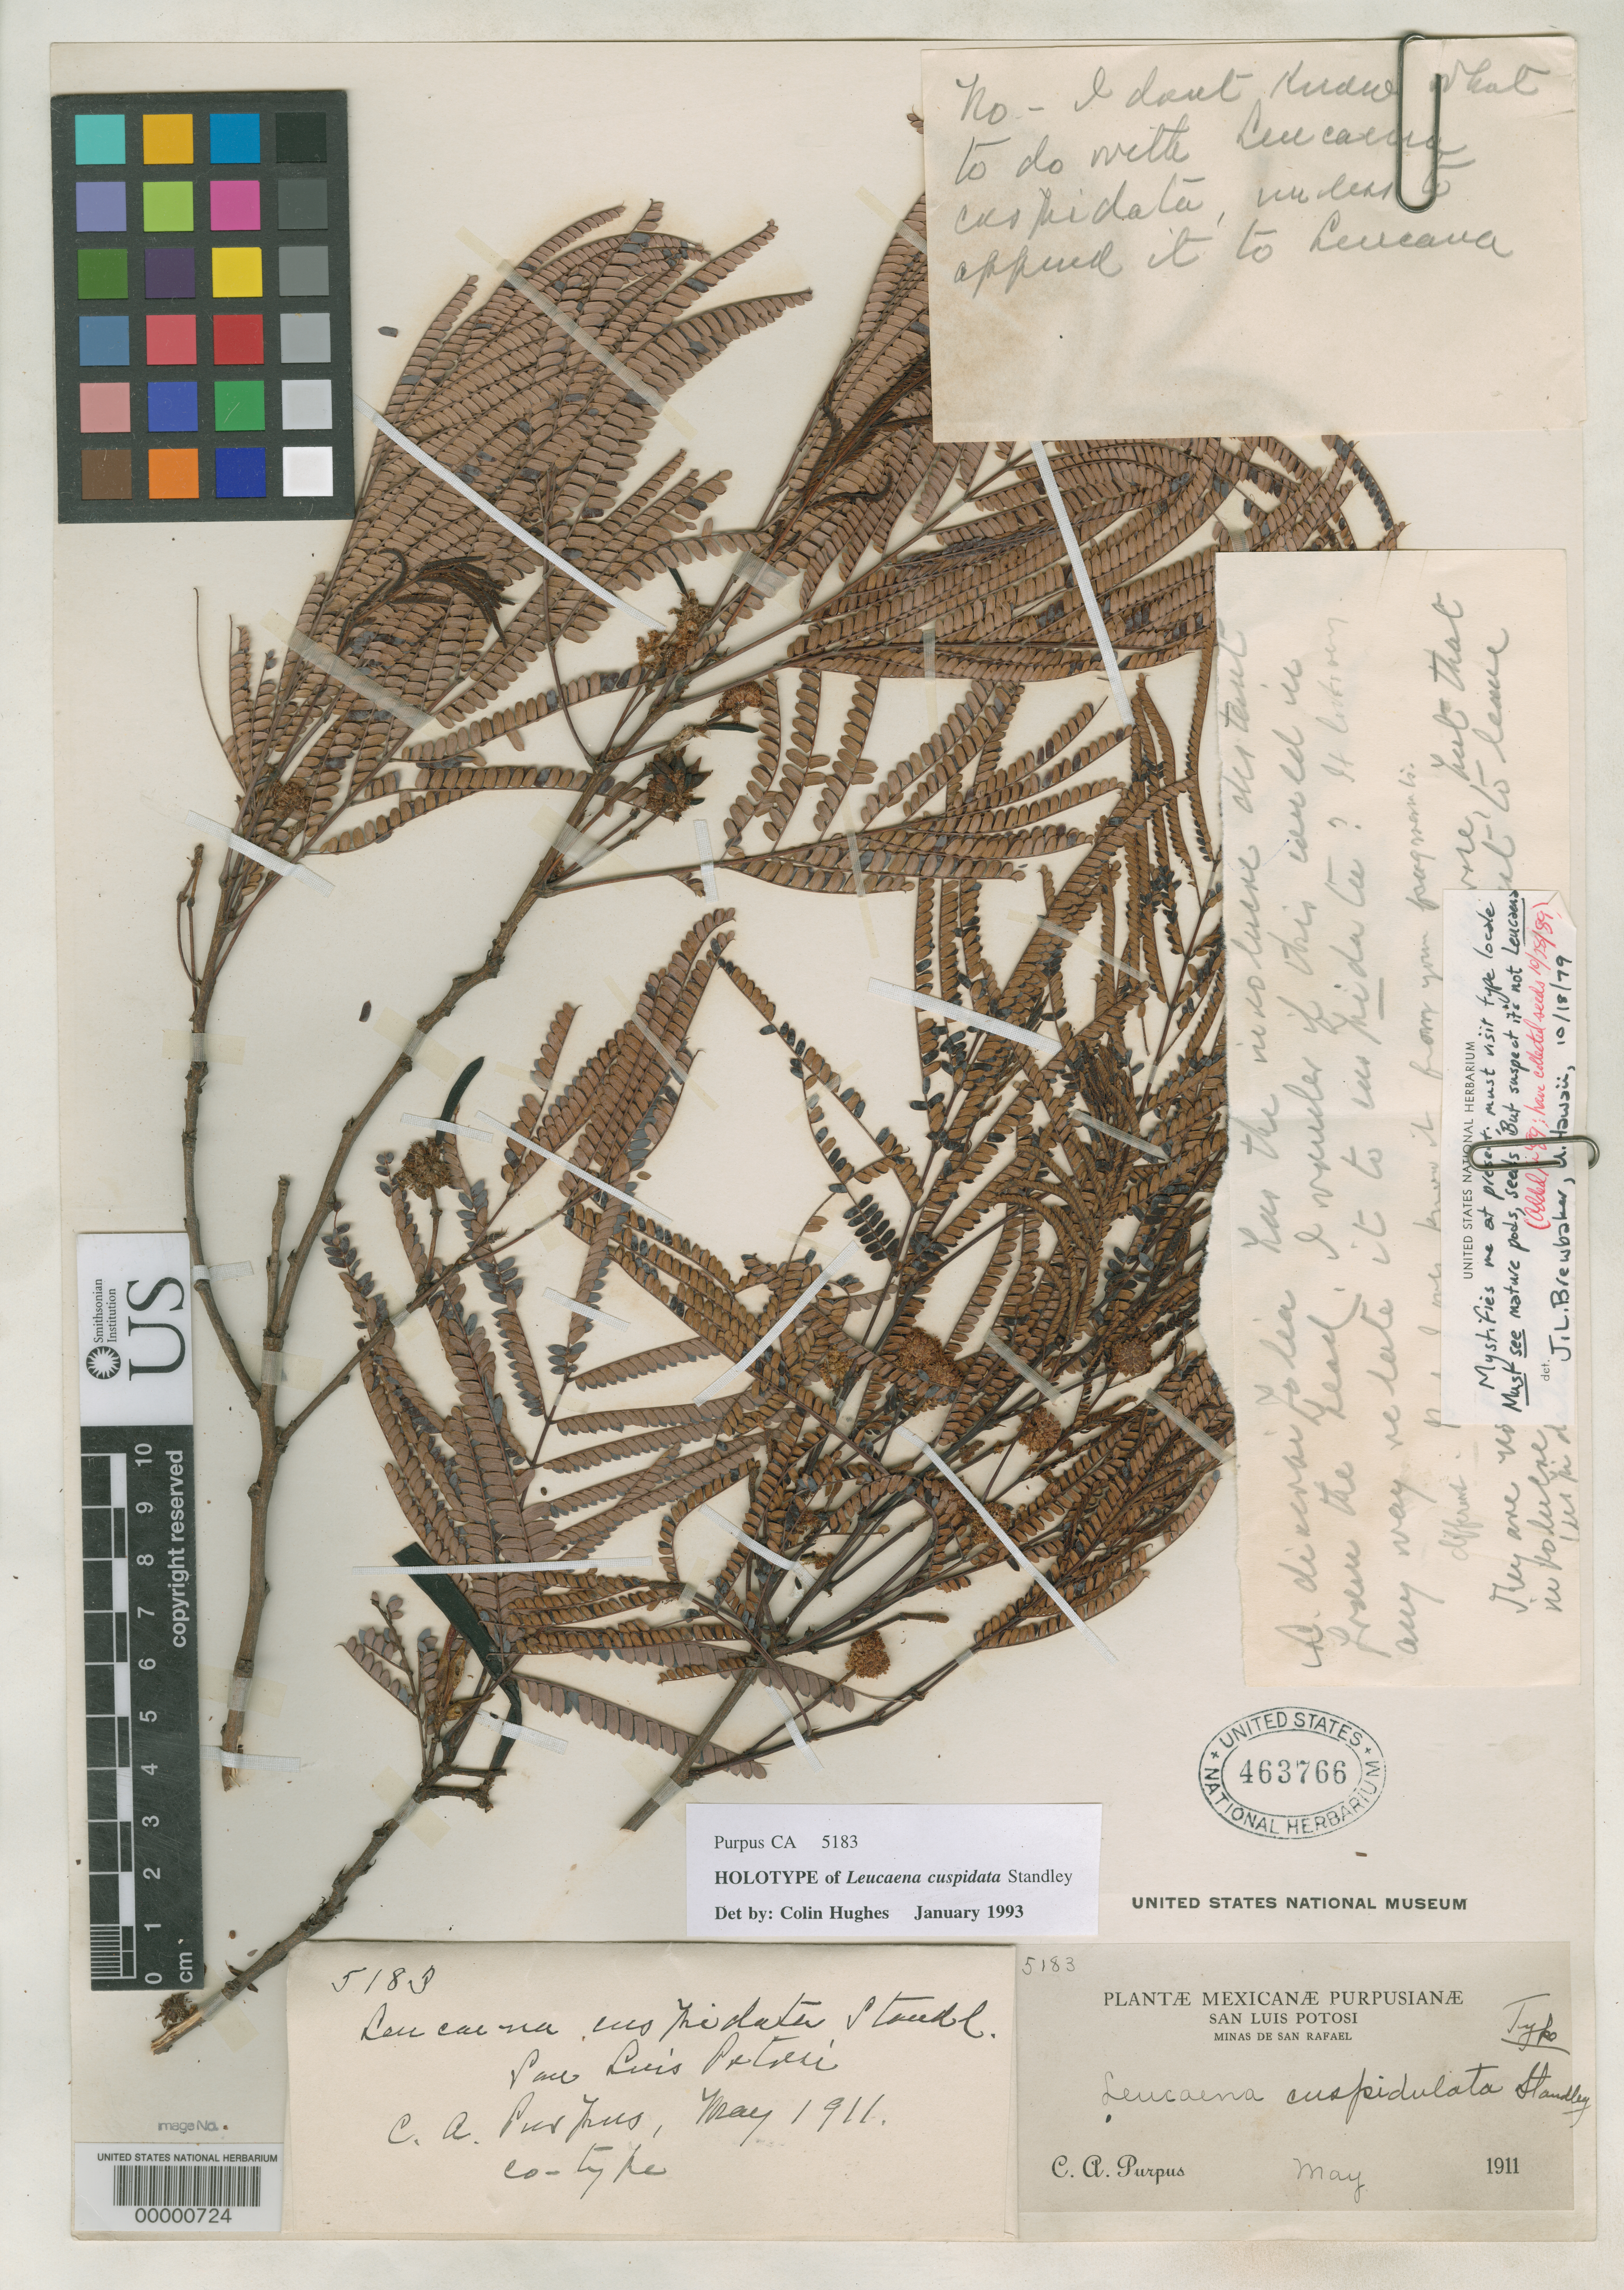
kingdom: Plantae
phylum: Tracheophyta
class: Magnoliopsida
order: Fabales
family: Fabaceae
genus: Leucaena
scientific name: Leucaena cuspidata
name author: Standl.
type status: Holotype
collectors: C. A. Purpus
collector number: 5183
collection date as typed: May 1911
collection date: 1911-05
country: Mexico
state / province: San Luis Potosi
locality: Minas de San Rafael.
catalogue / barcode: US 463766